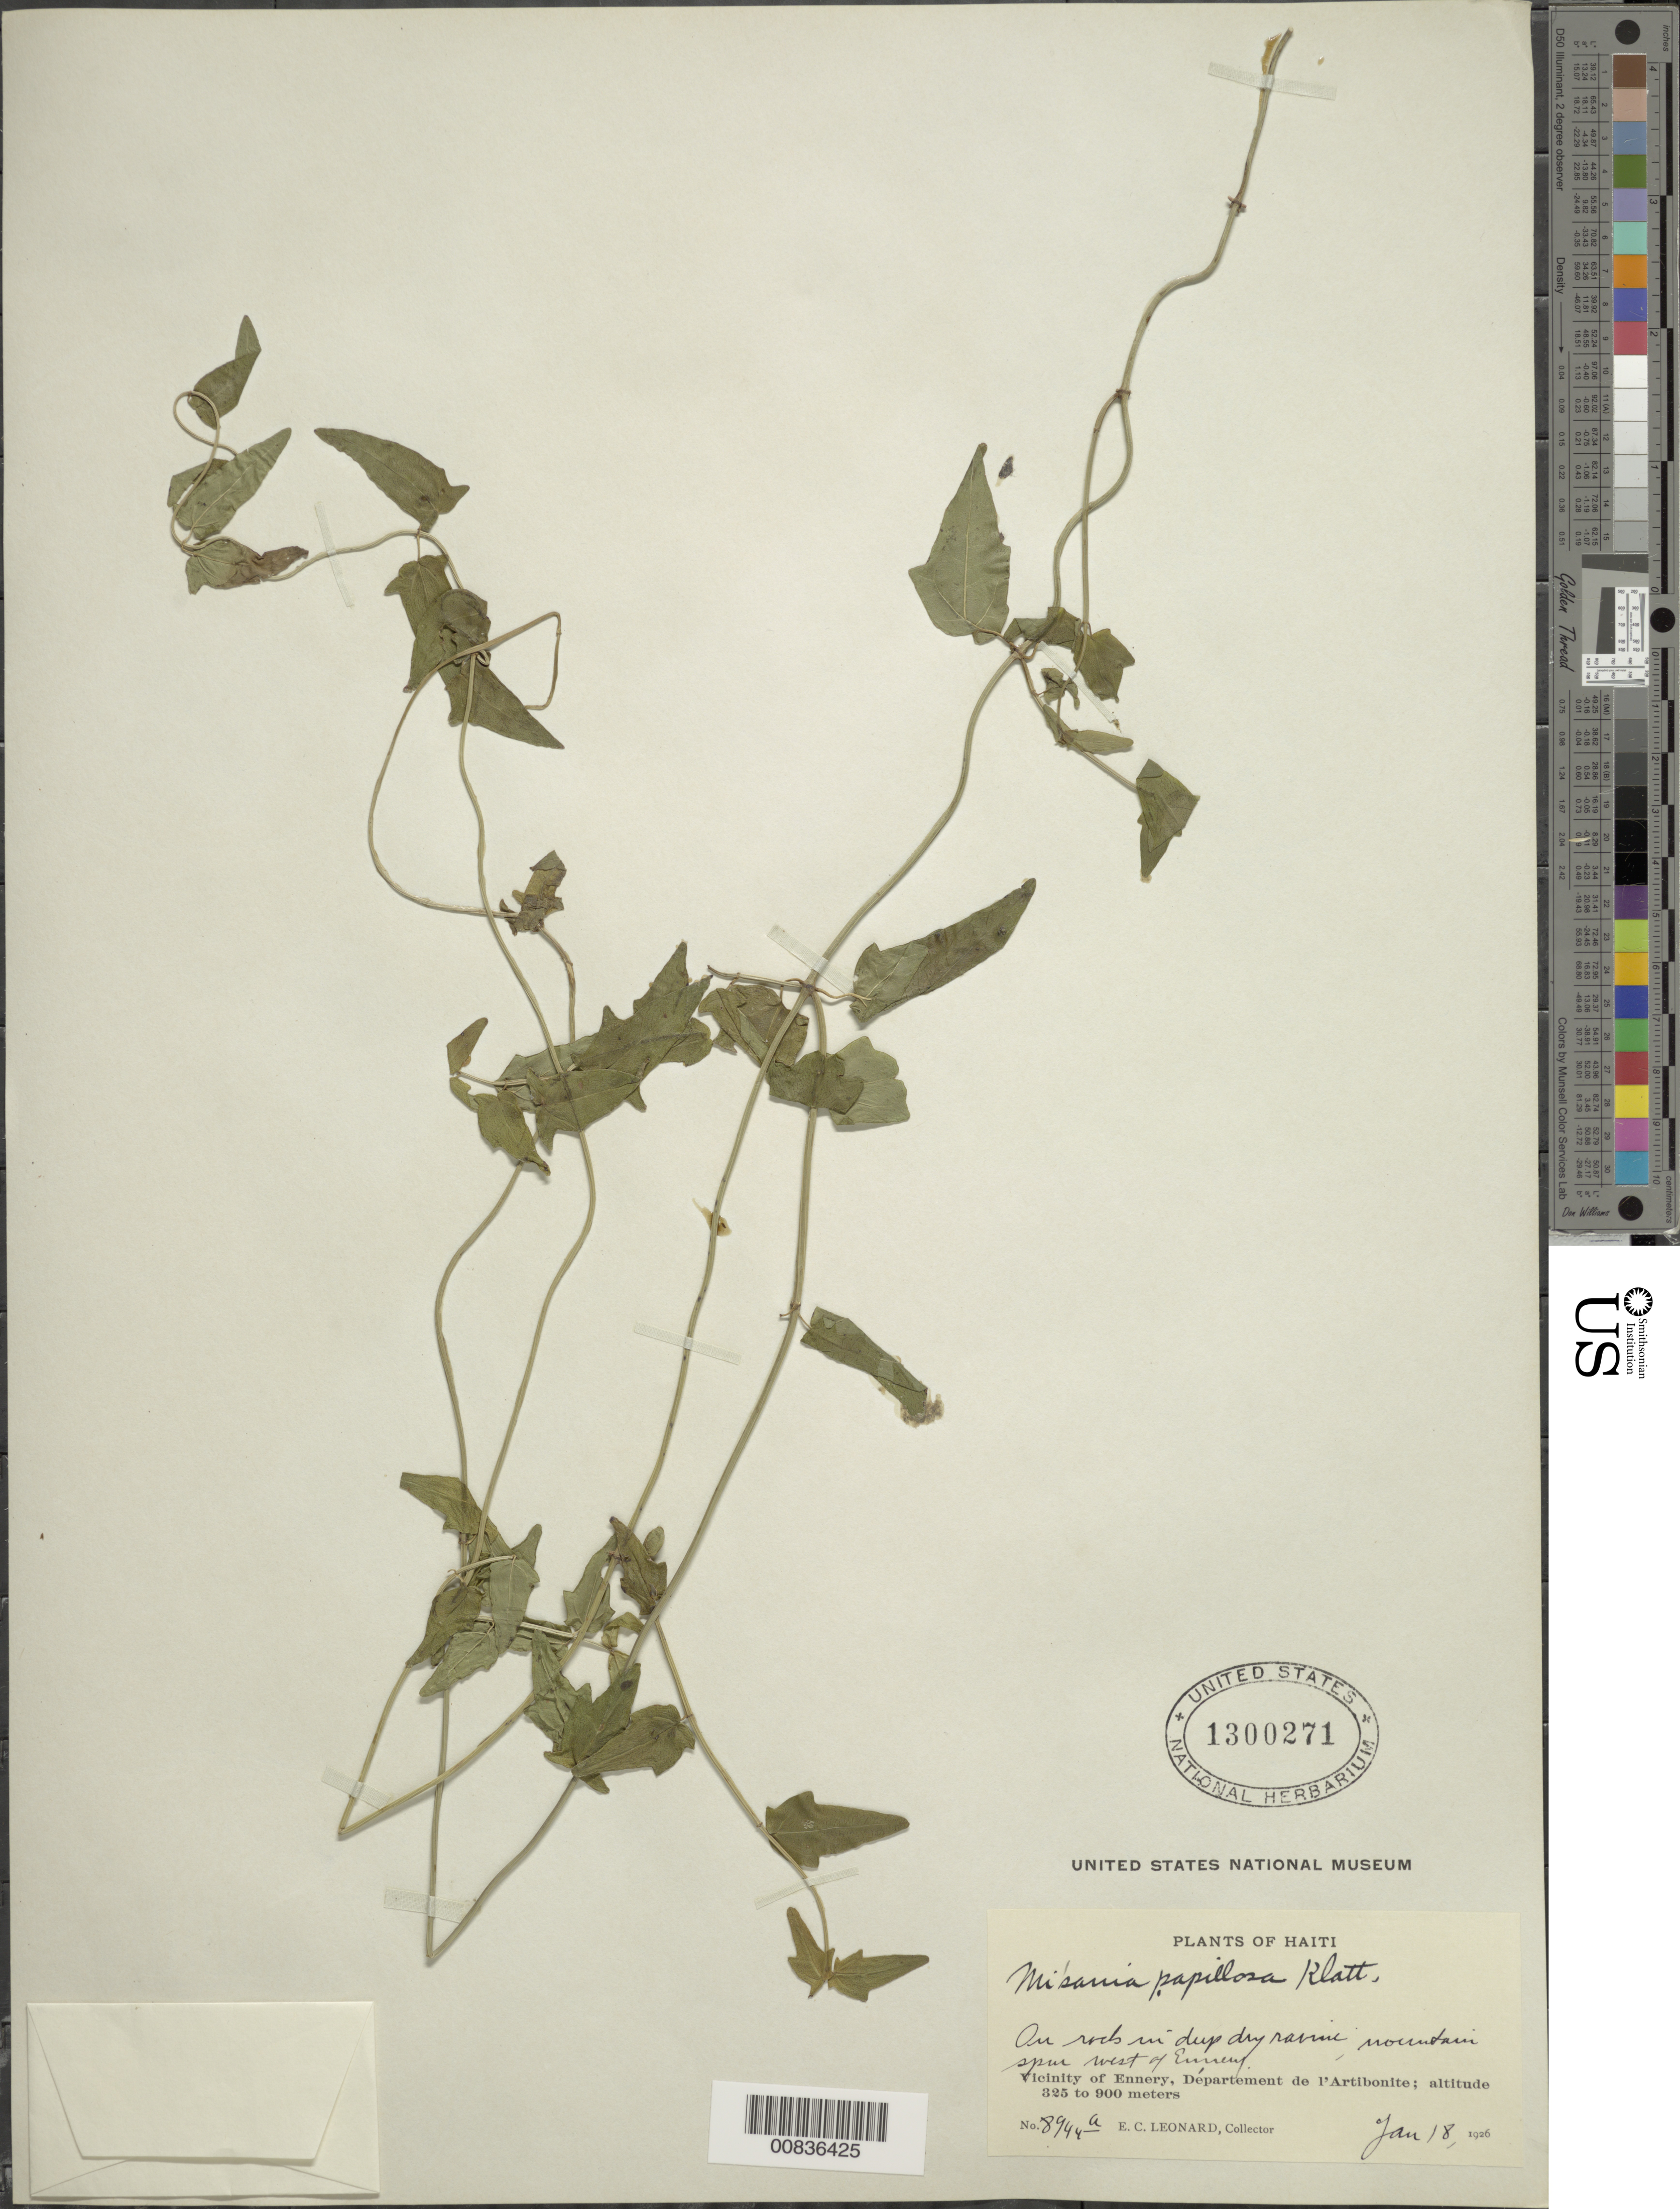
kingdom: Plantae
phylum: Tracheophyta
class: Magnoliopsida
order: Asterales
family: Asteraceae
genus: Mikania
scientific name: Mikania papillosa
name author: Klatt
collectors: E. C. Leonard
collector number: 8944A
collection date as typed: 18 Jan 1926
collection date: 1926-01-18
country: Haiti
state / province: Artibonite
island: Hispaniola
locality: Vicinity of Ennery, mountain spur W of city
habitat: On rocks in deep dry ravine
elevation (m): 325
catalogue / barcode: US 1300271